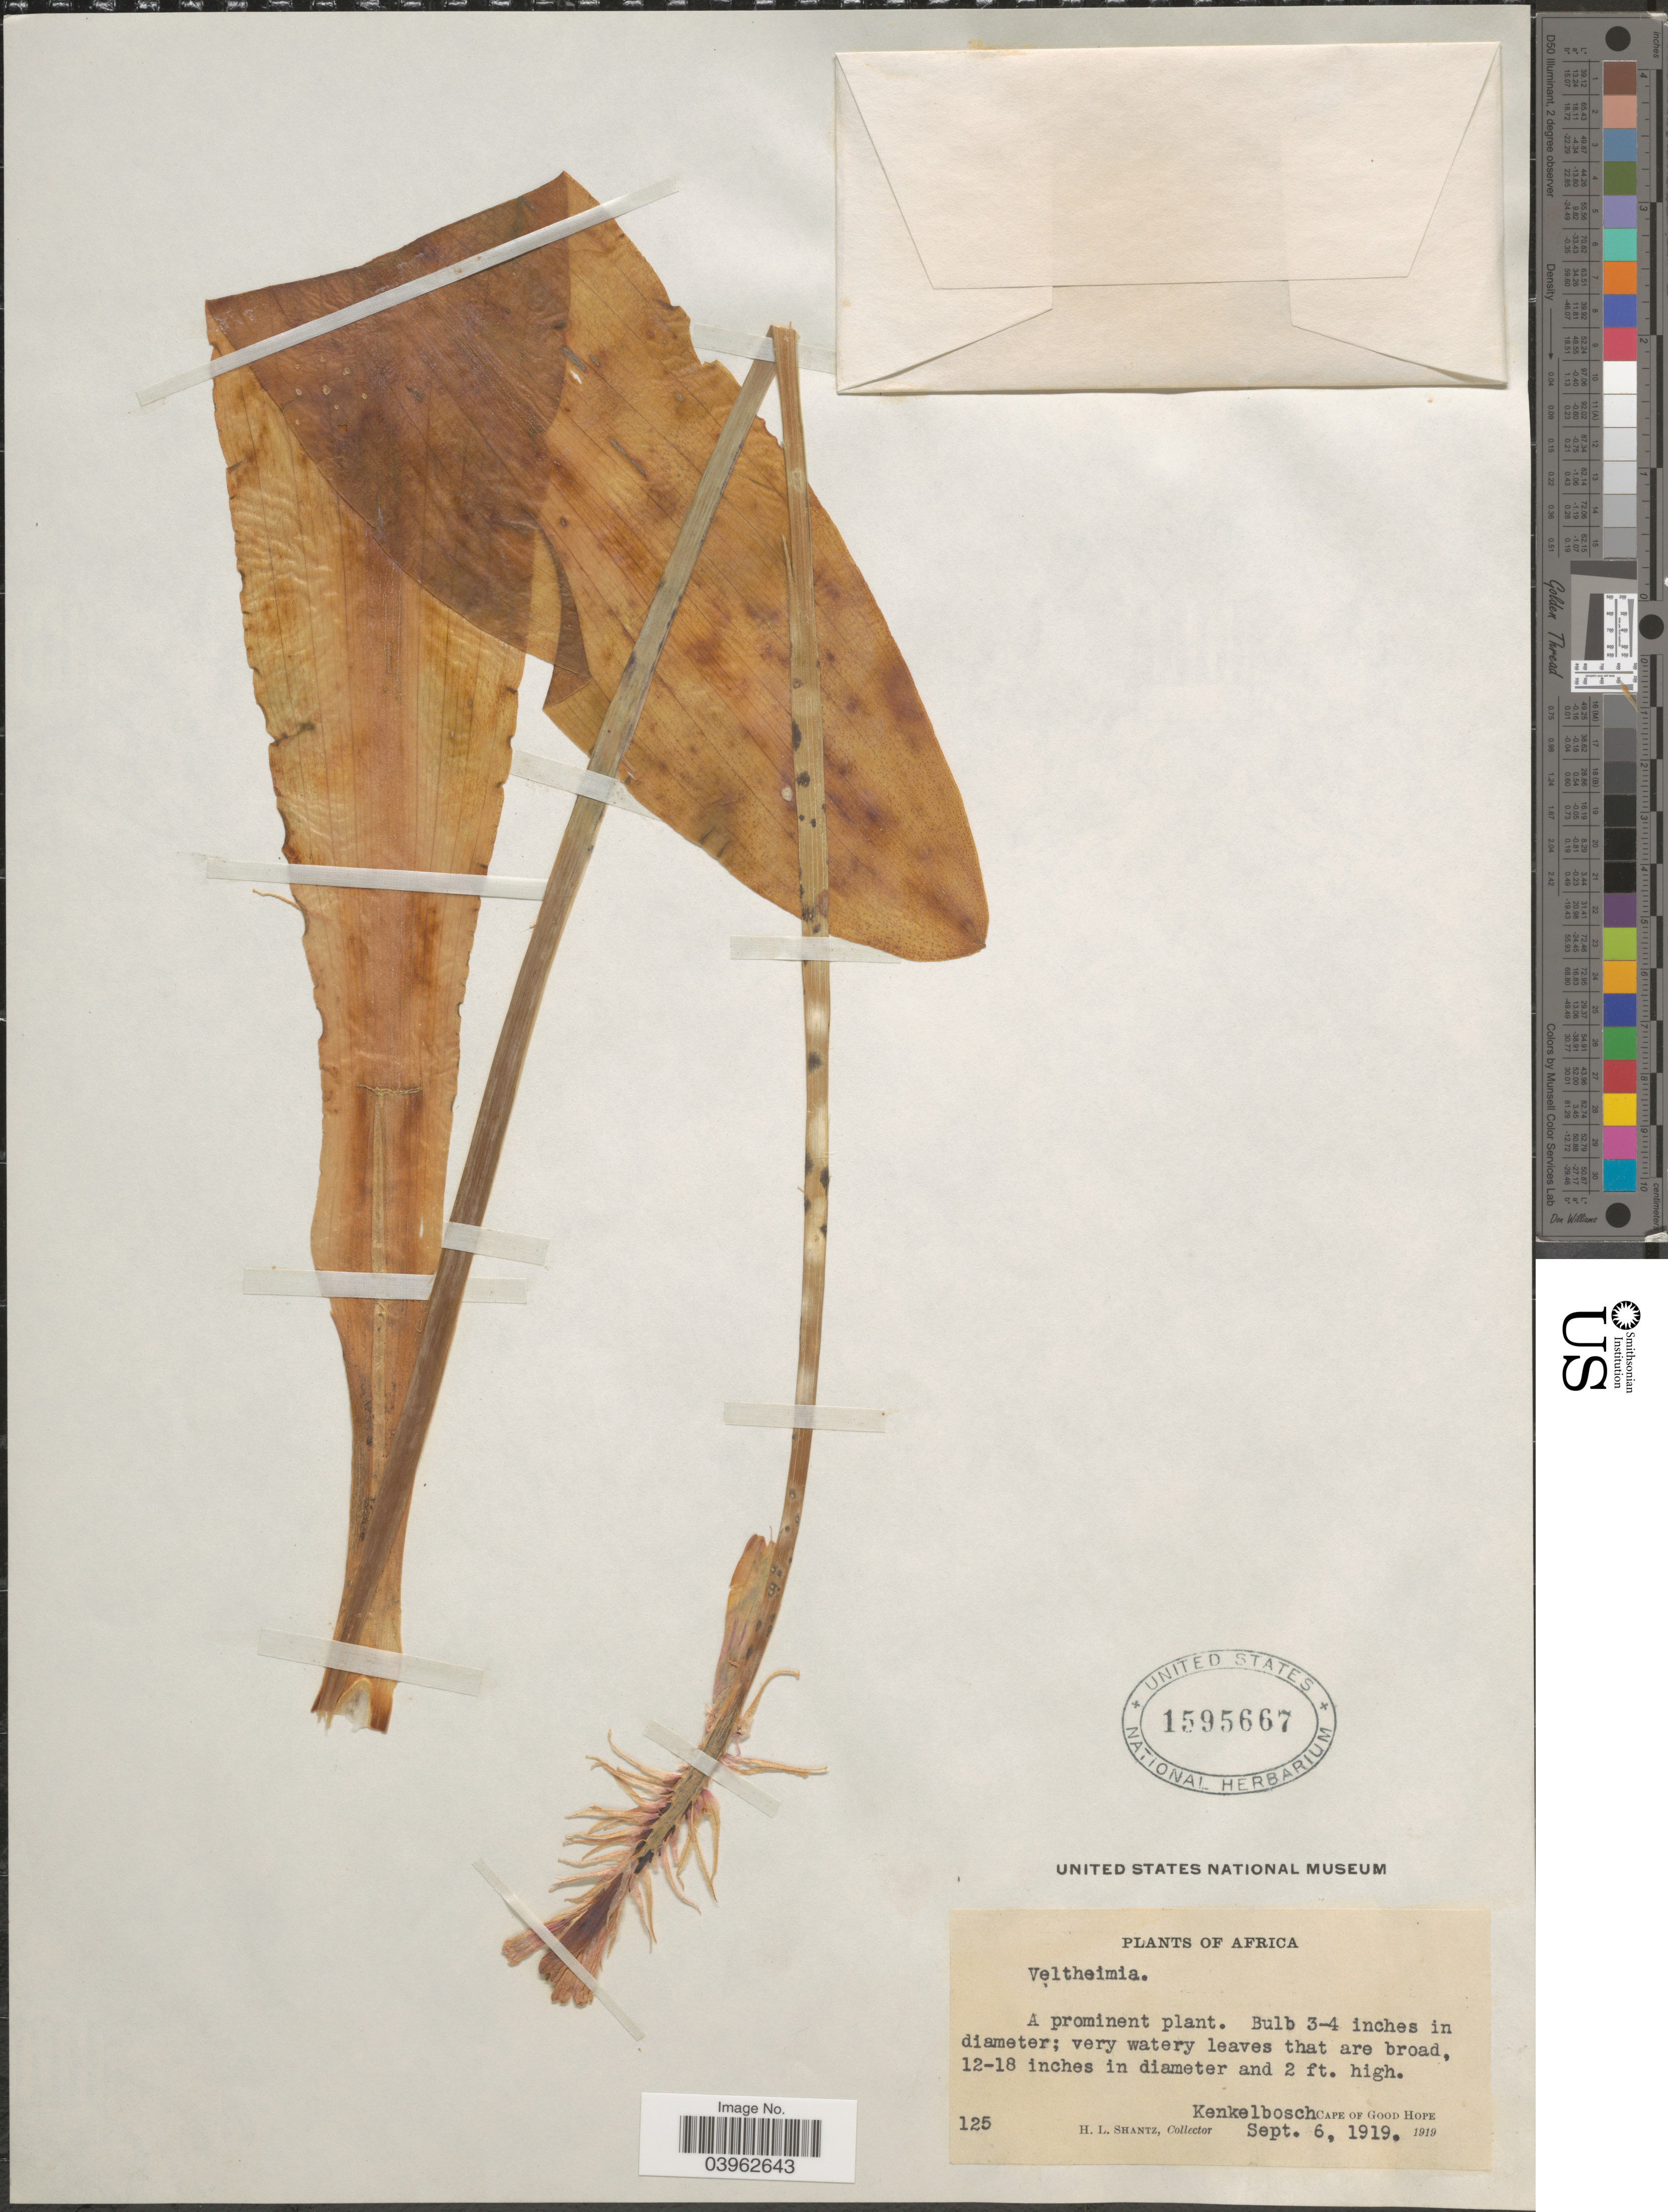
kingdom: Plantae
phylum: Tracheophyta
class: Liliopsida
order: Asparagales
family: Asparagaceae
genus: Veltheimia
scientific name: Veltheimia sp.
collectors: H. Shantz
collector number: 125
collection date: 1919-09-06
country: South Africa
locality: Africa. Kenkelbosch Cape of Good Hope.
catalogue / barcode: US 1595667